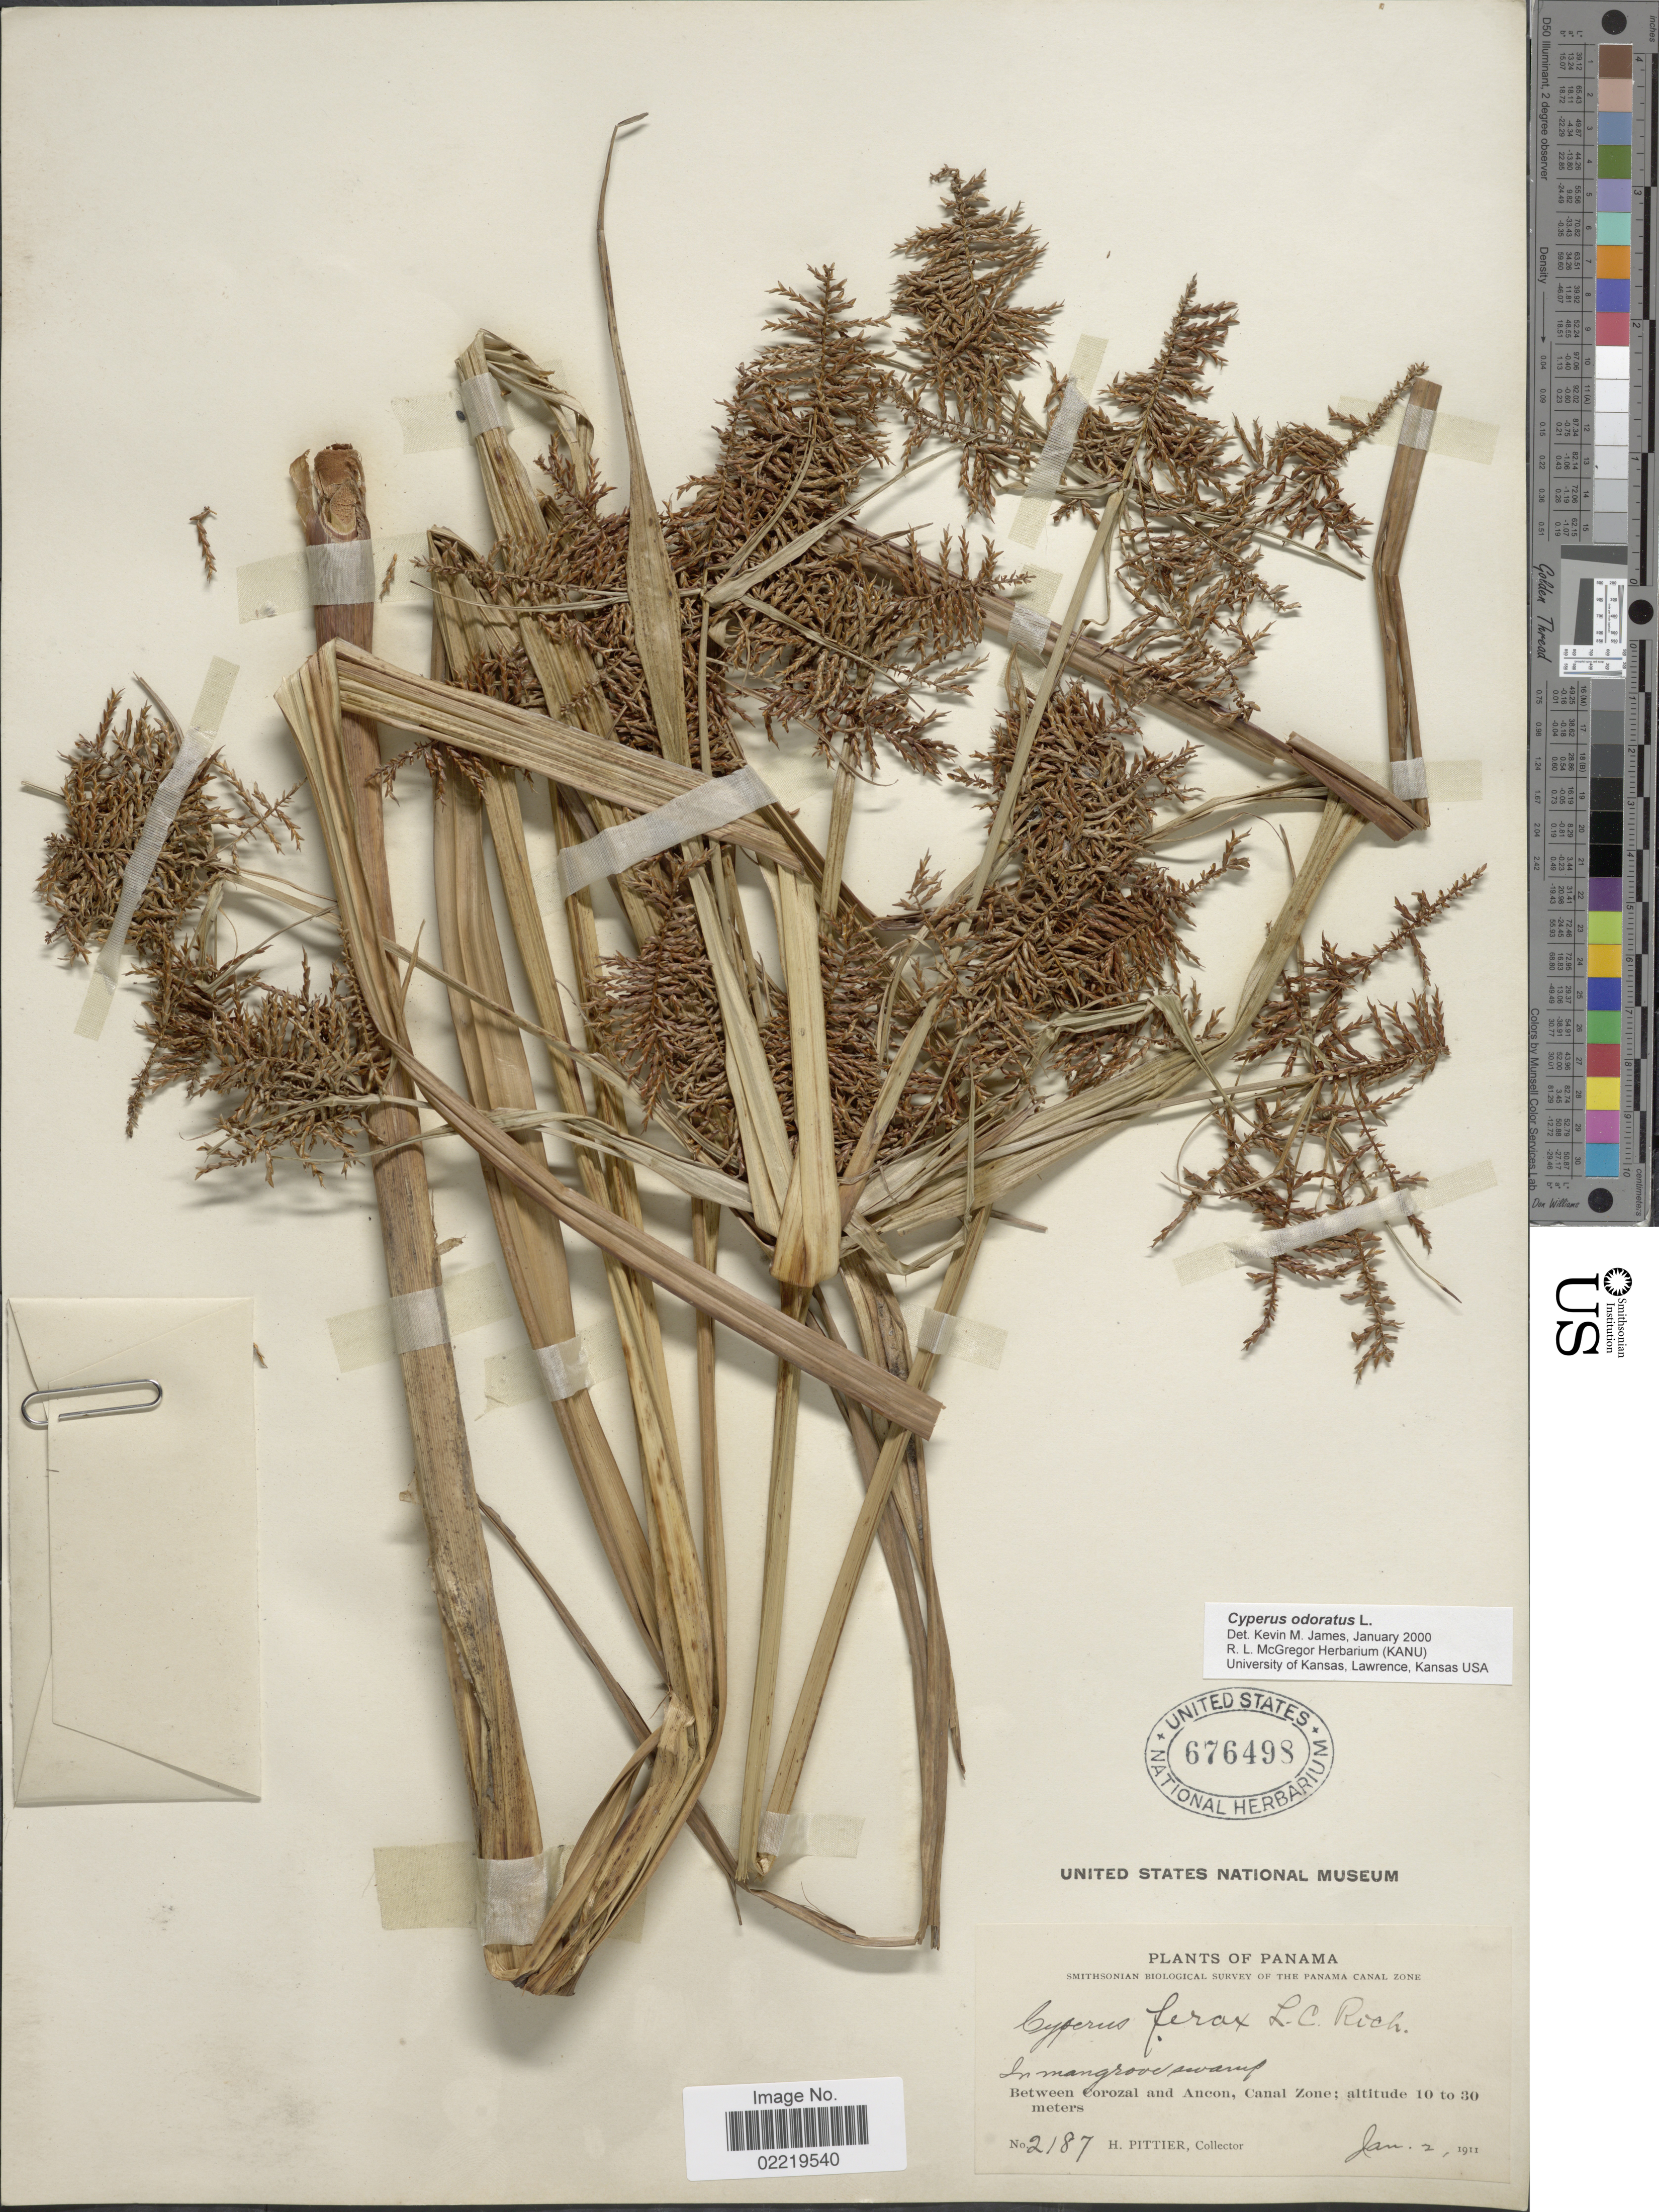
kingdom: Plantae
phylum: Tracheophyta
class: Liliopsida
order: Poales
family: Cyperaceae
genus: Cyperus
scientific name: Cyperus odoratus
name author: L.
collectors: H. F. Pittier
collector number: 2187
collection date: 1911-01-02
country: Panama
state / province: Colón / Panamá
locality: In mangrove/swamp, between Corozal and Ancon, Canal Zone.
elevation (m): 10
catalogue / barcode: US 676498